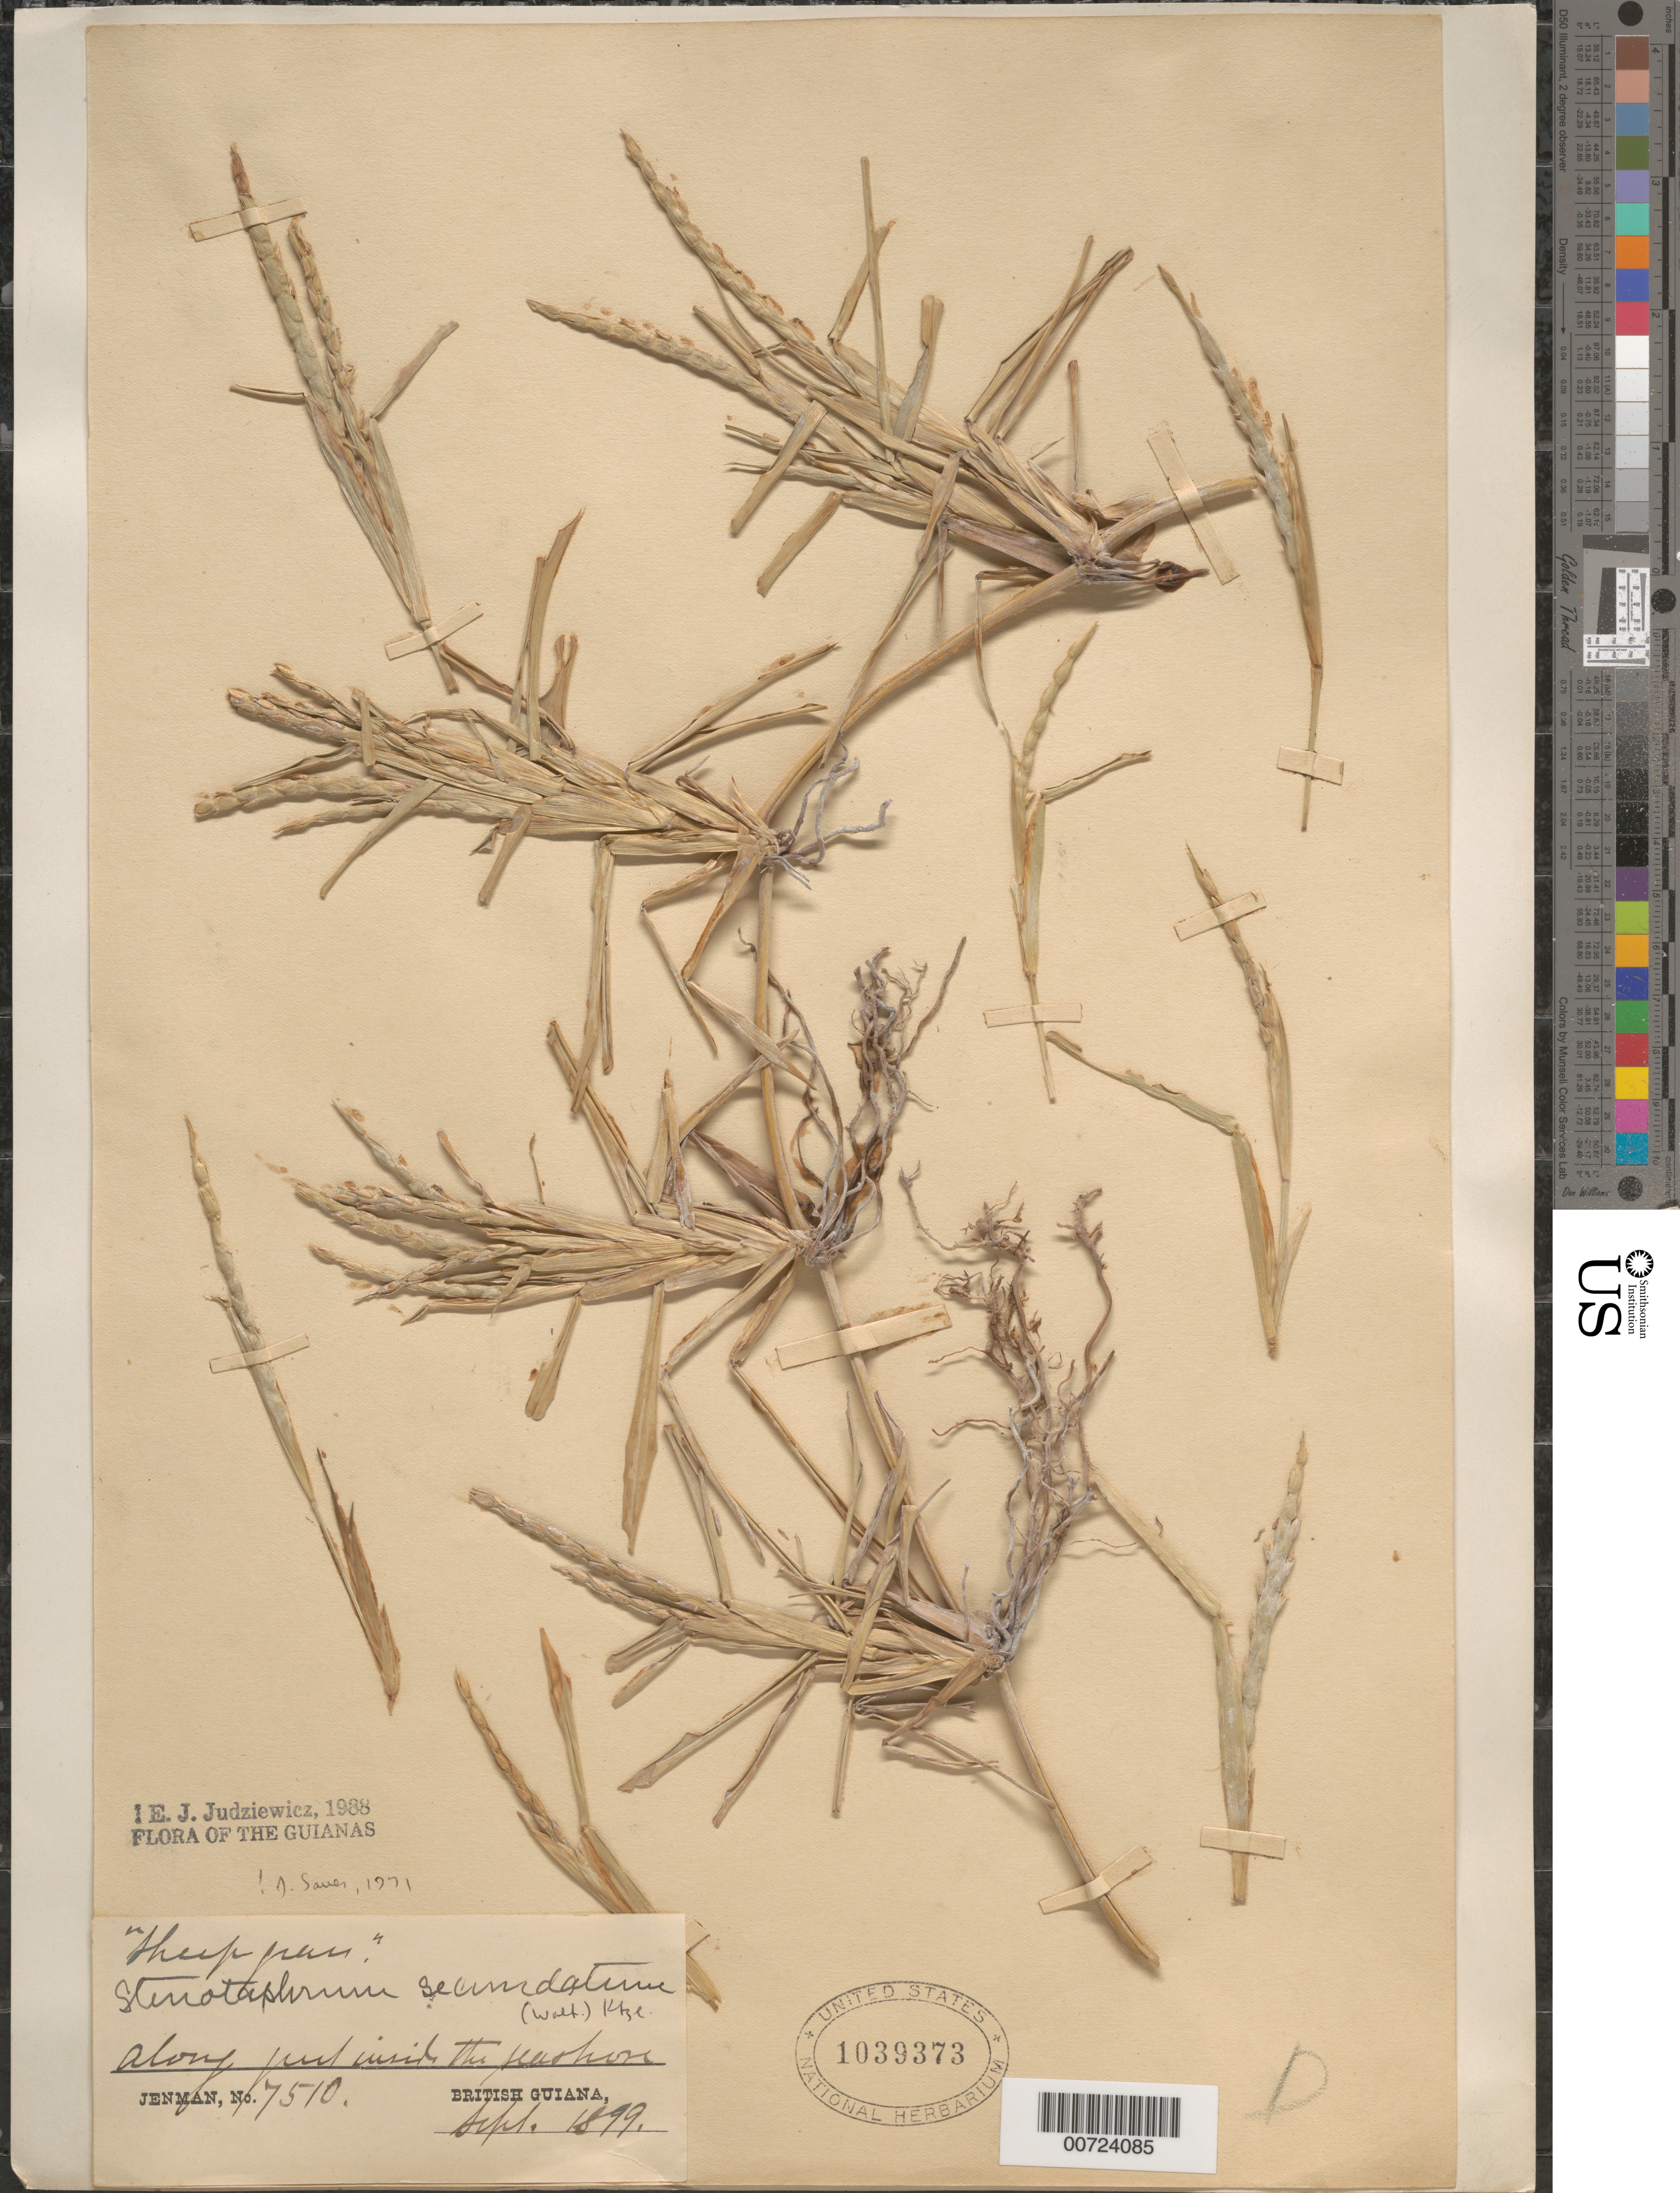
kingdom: Plantae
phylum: Tracheophyta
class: Liliopsida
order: Poales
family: Poaceae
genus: Stenotaphrum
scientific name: Stenotaphrum secundatum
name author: (Walter) Kuntze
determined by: Judziewicz, E. J.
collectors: G. S. Jenman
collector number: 7510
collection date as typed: September 1899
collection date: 1899-09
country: Guyana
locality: Seashore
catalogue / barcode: US 1039373